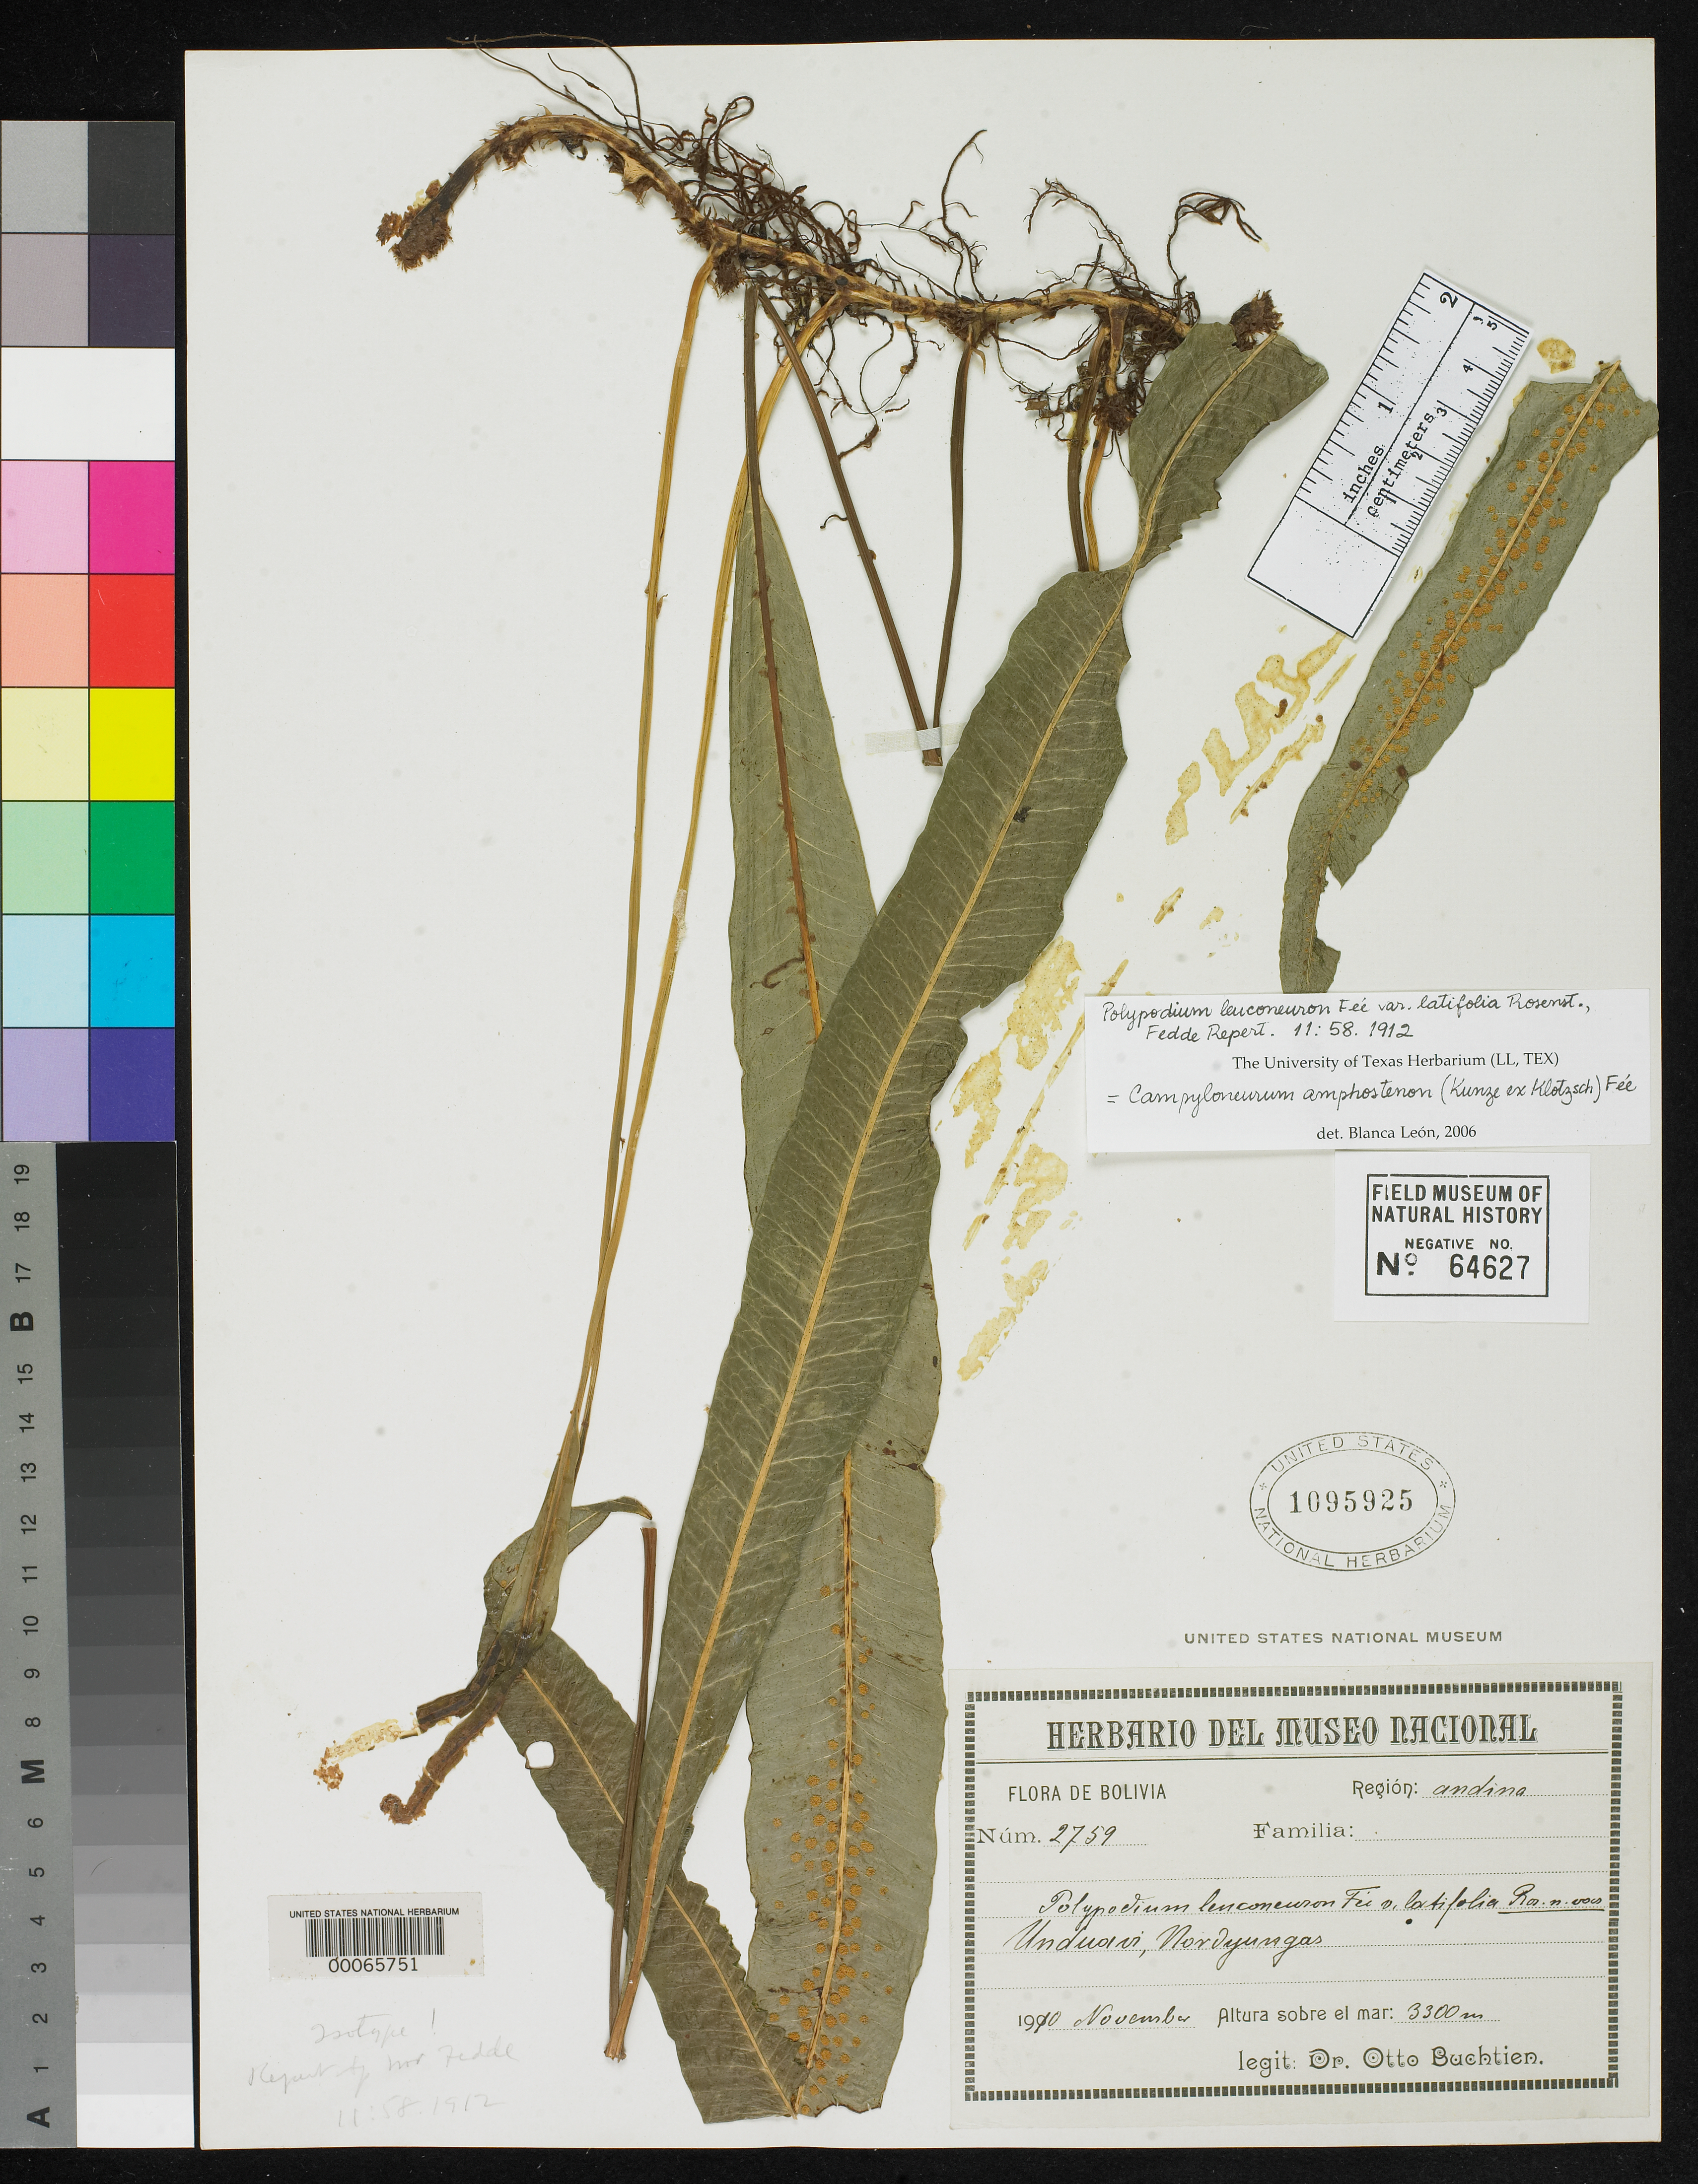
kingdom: Plantae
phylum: Tracheophyta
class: Polypodiopsida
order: Polypodiales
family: Polypodiaceae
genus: Polypodium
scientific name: Polypodium leuconeuron var. latifolium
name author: Rosenst.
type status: Isotype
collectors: O. Buchtien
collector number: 2759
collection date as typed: Nov 1910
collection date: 1910-11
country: Bolivia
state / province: La Paz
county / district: Nor Yungas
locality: Unduavi.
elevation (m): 3300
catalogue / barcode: US 1095925